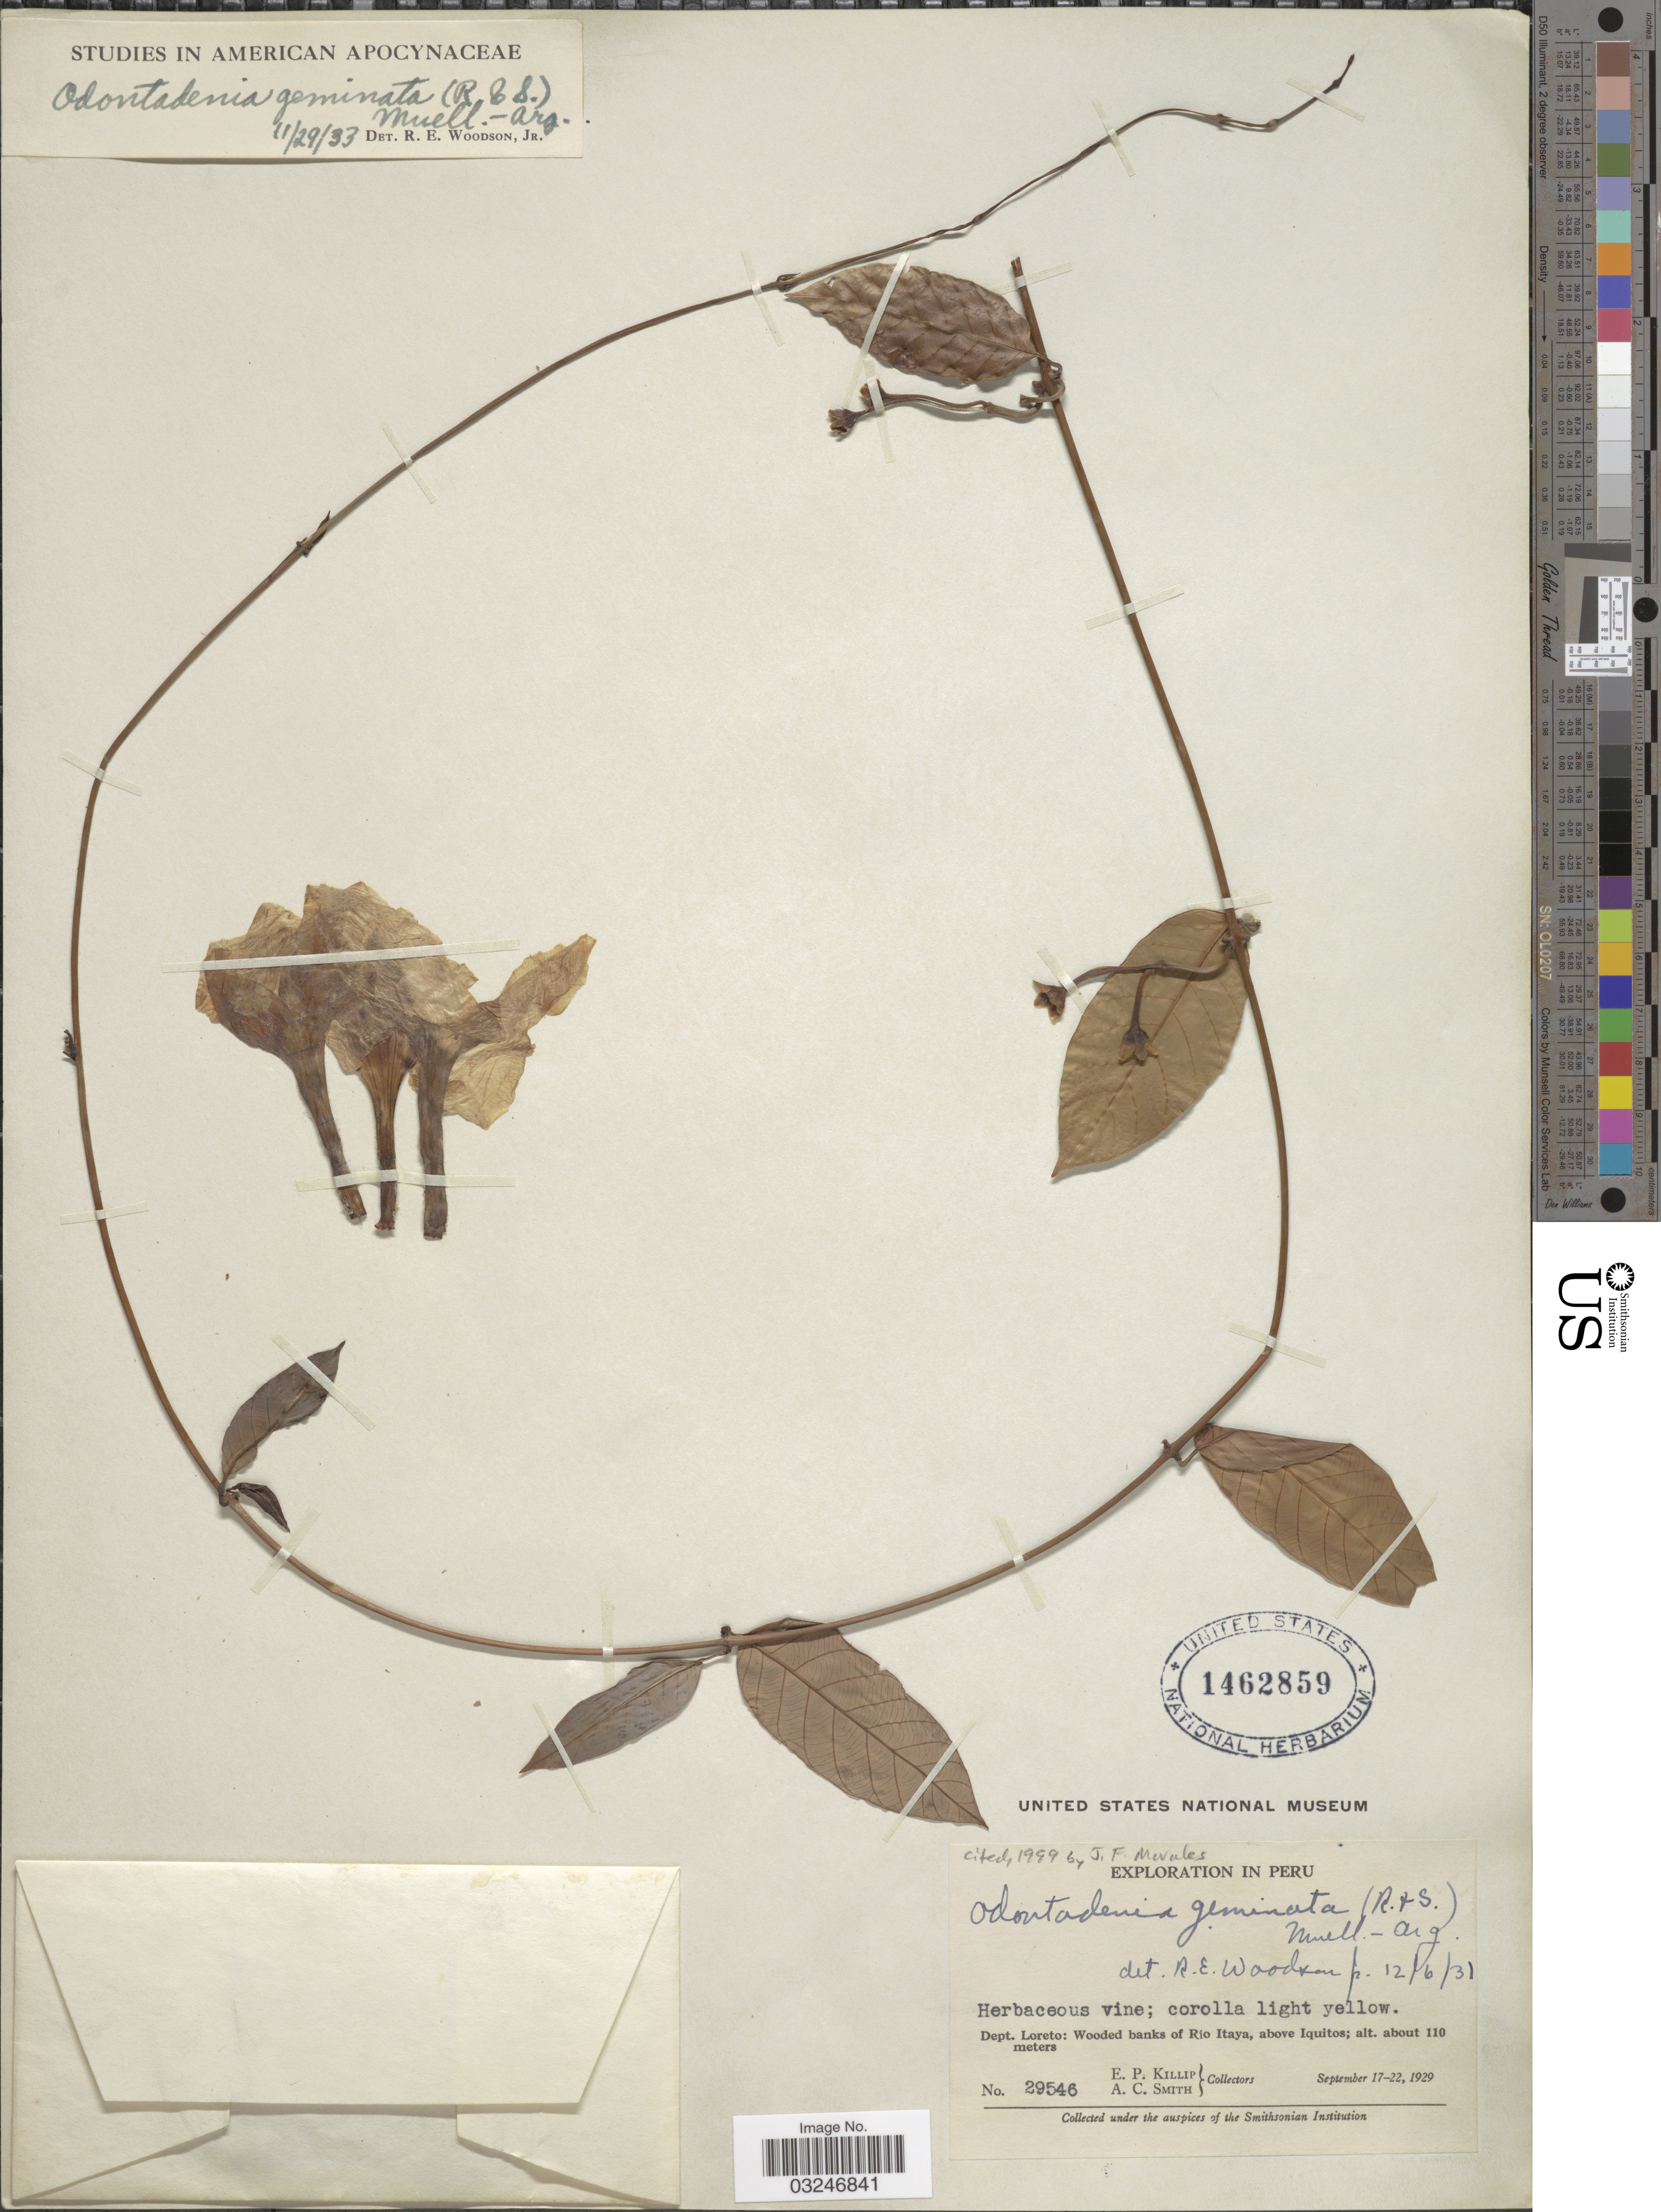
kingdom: Plantae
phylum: Tracheophyta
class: Magnoliopsida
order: Gentianales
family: Apocynaceae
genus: Odontadenia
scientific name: Odontadenia geminata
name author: (Hoffmanns. ex Roem. & Schult.) Müll. Arg.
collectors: E. P. Killip & A. C. Smith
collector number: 29546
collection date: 1929-09-17/1929-09-22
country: Peru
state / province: Loreto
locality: Dept. Loreto: Wooded banks of Río Itaya, above Iquitos.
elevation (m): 110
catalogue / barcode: US 1462859